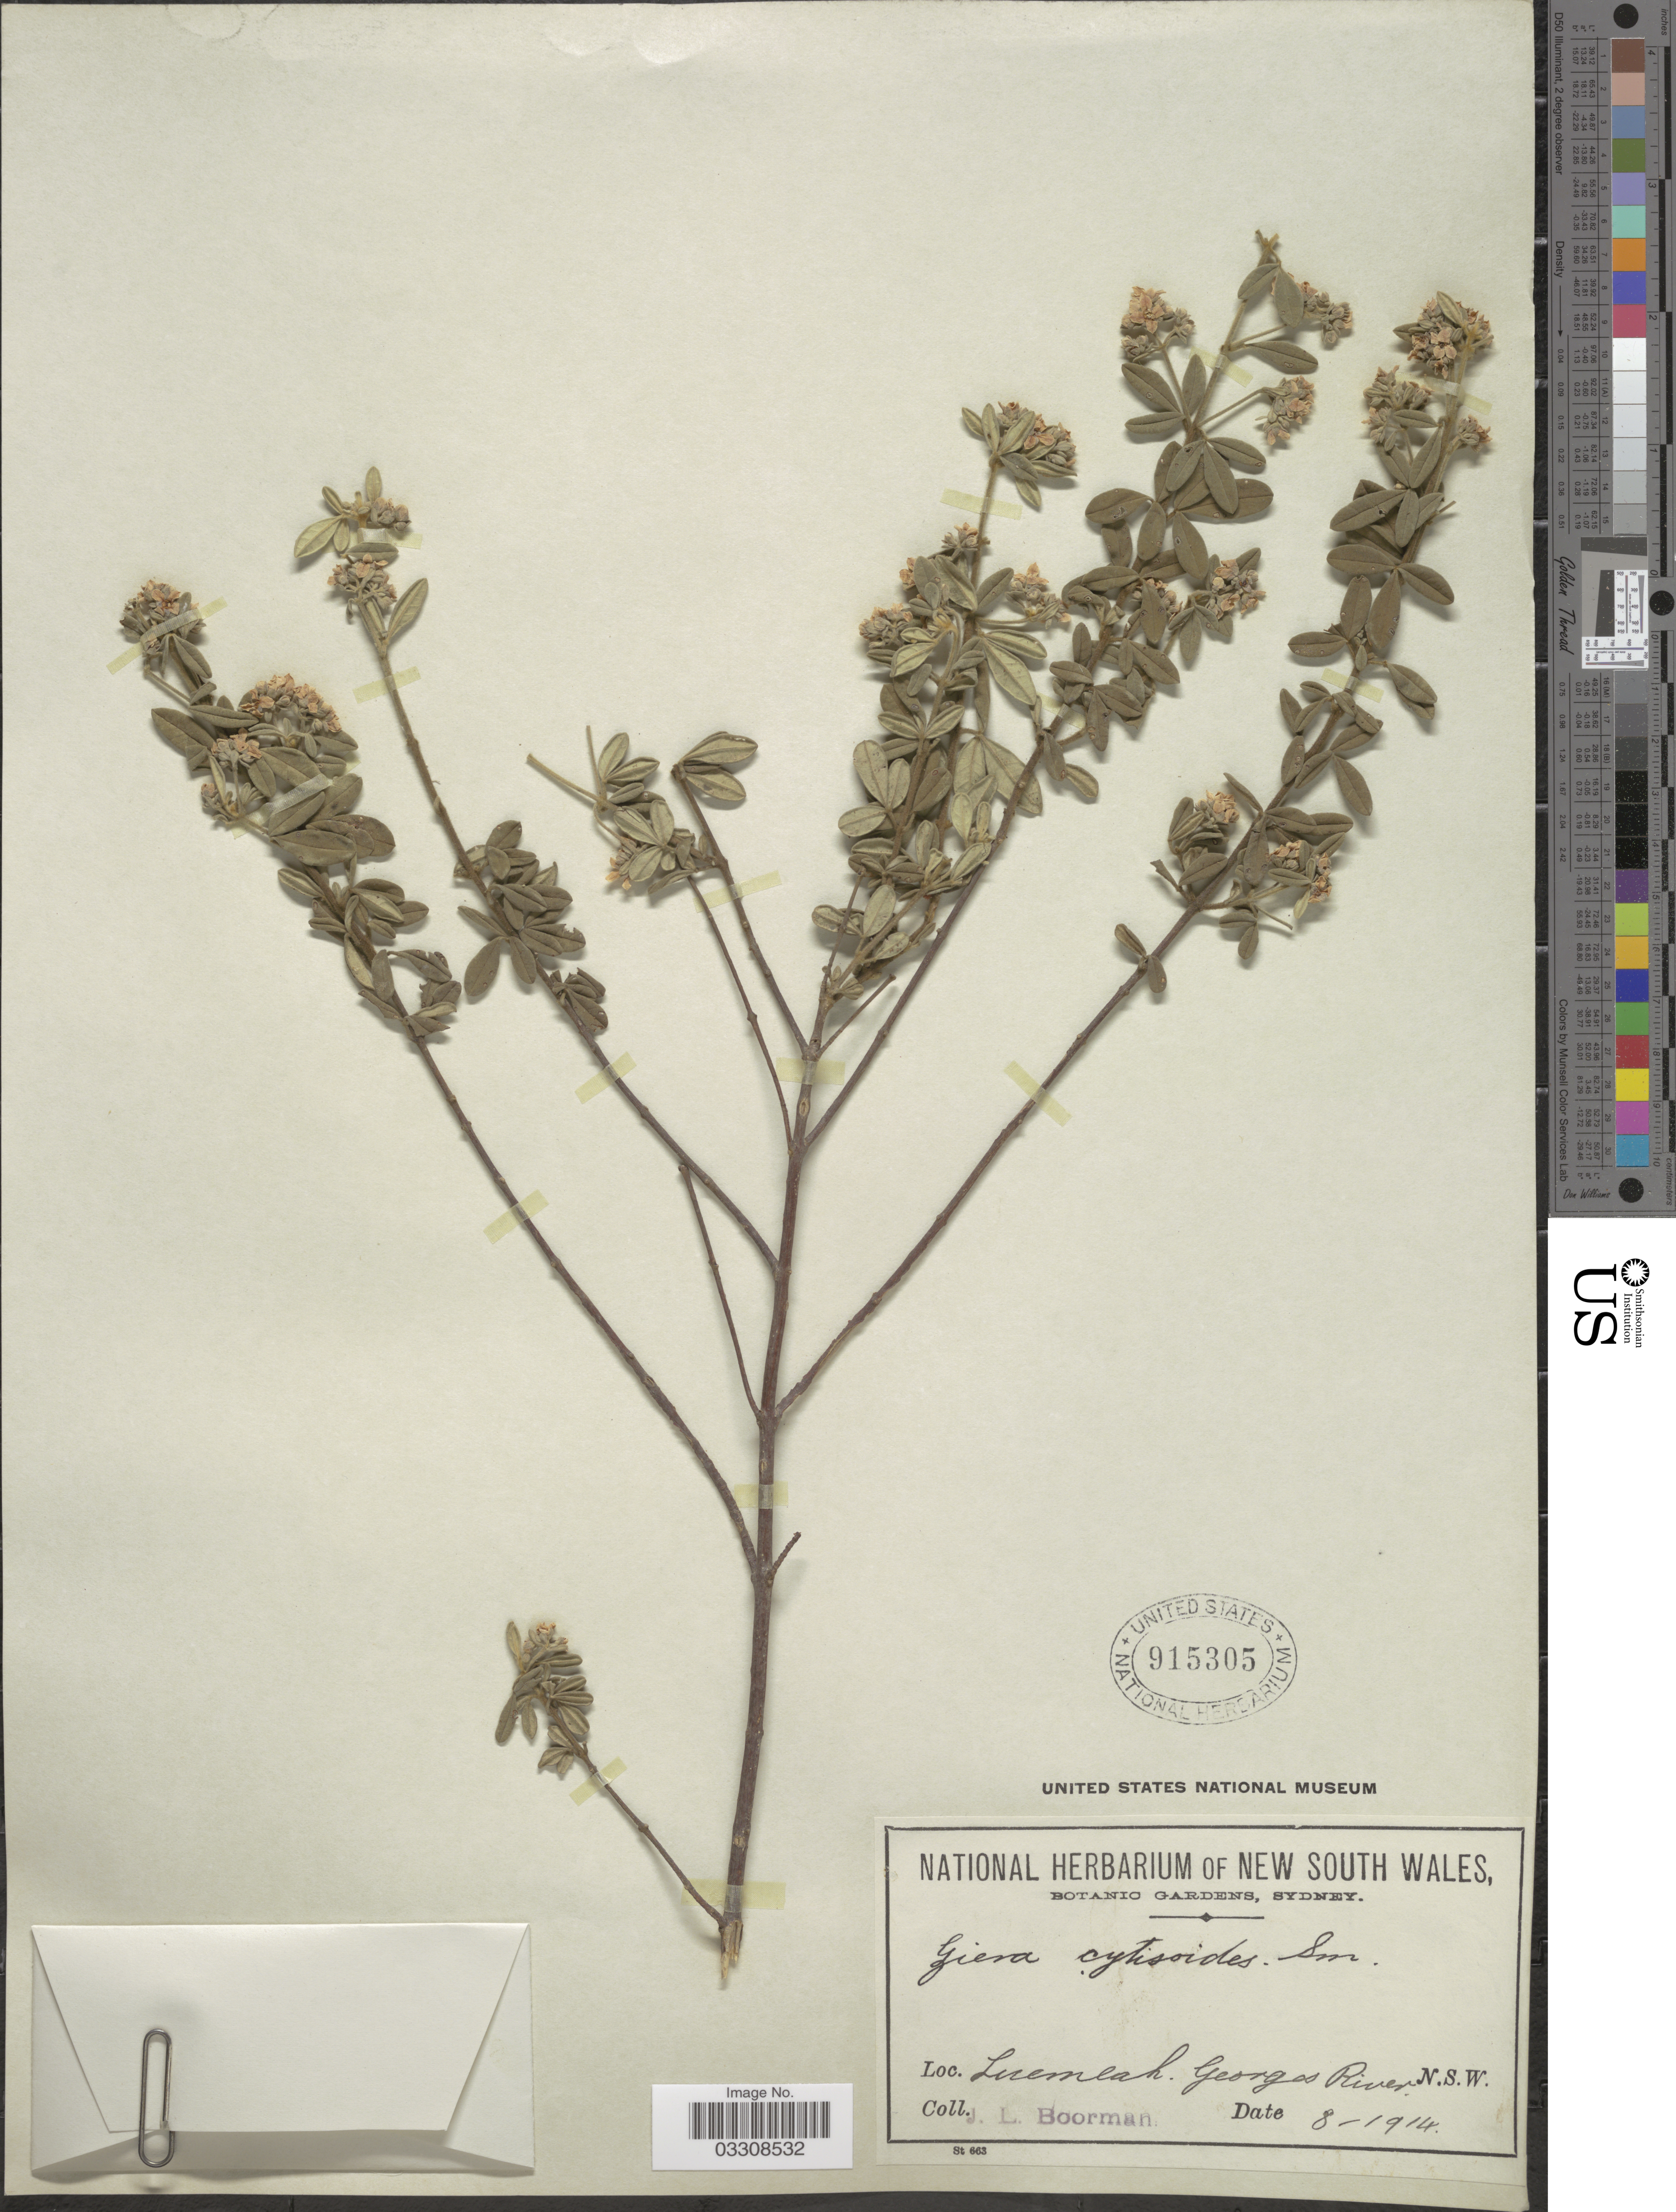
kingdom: Plantae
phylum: Tracheophyta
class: Magnoliopsida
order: Sapindales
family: Rutaceae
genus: Zieria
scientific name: Zieria cytisoides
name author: Sm.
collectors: J. Boorman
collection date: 1914-08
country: Australia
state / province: New South Wales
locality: Leumeah. Georges River.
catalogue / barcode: US 915305